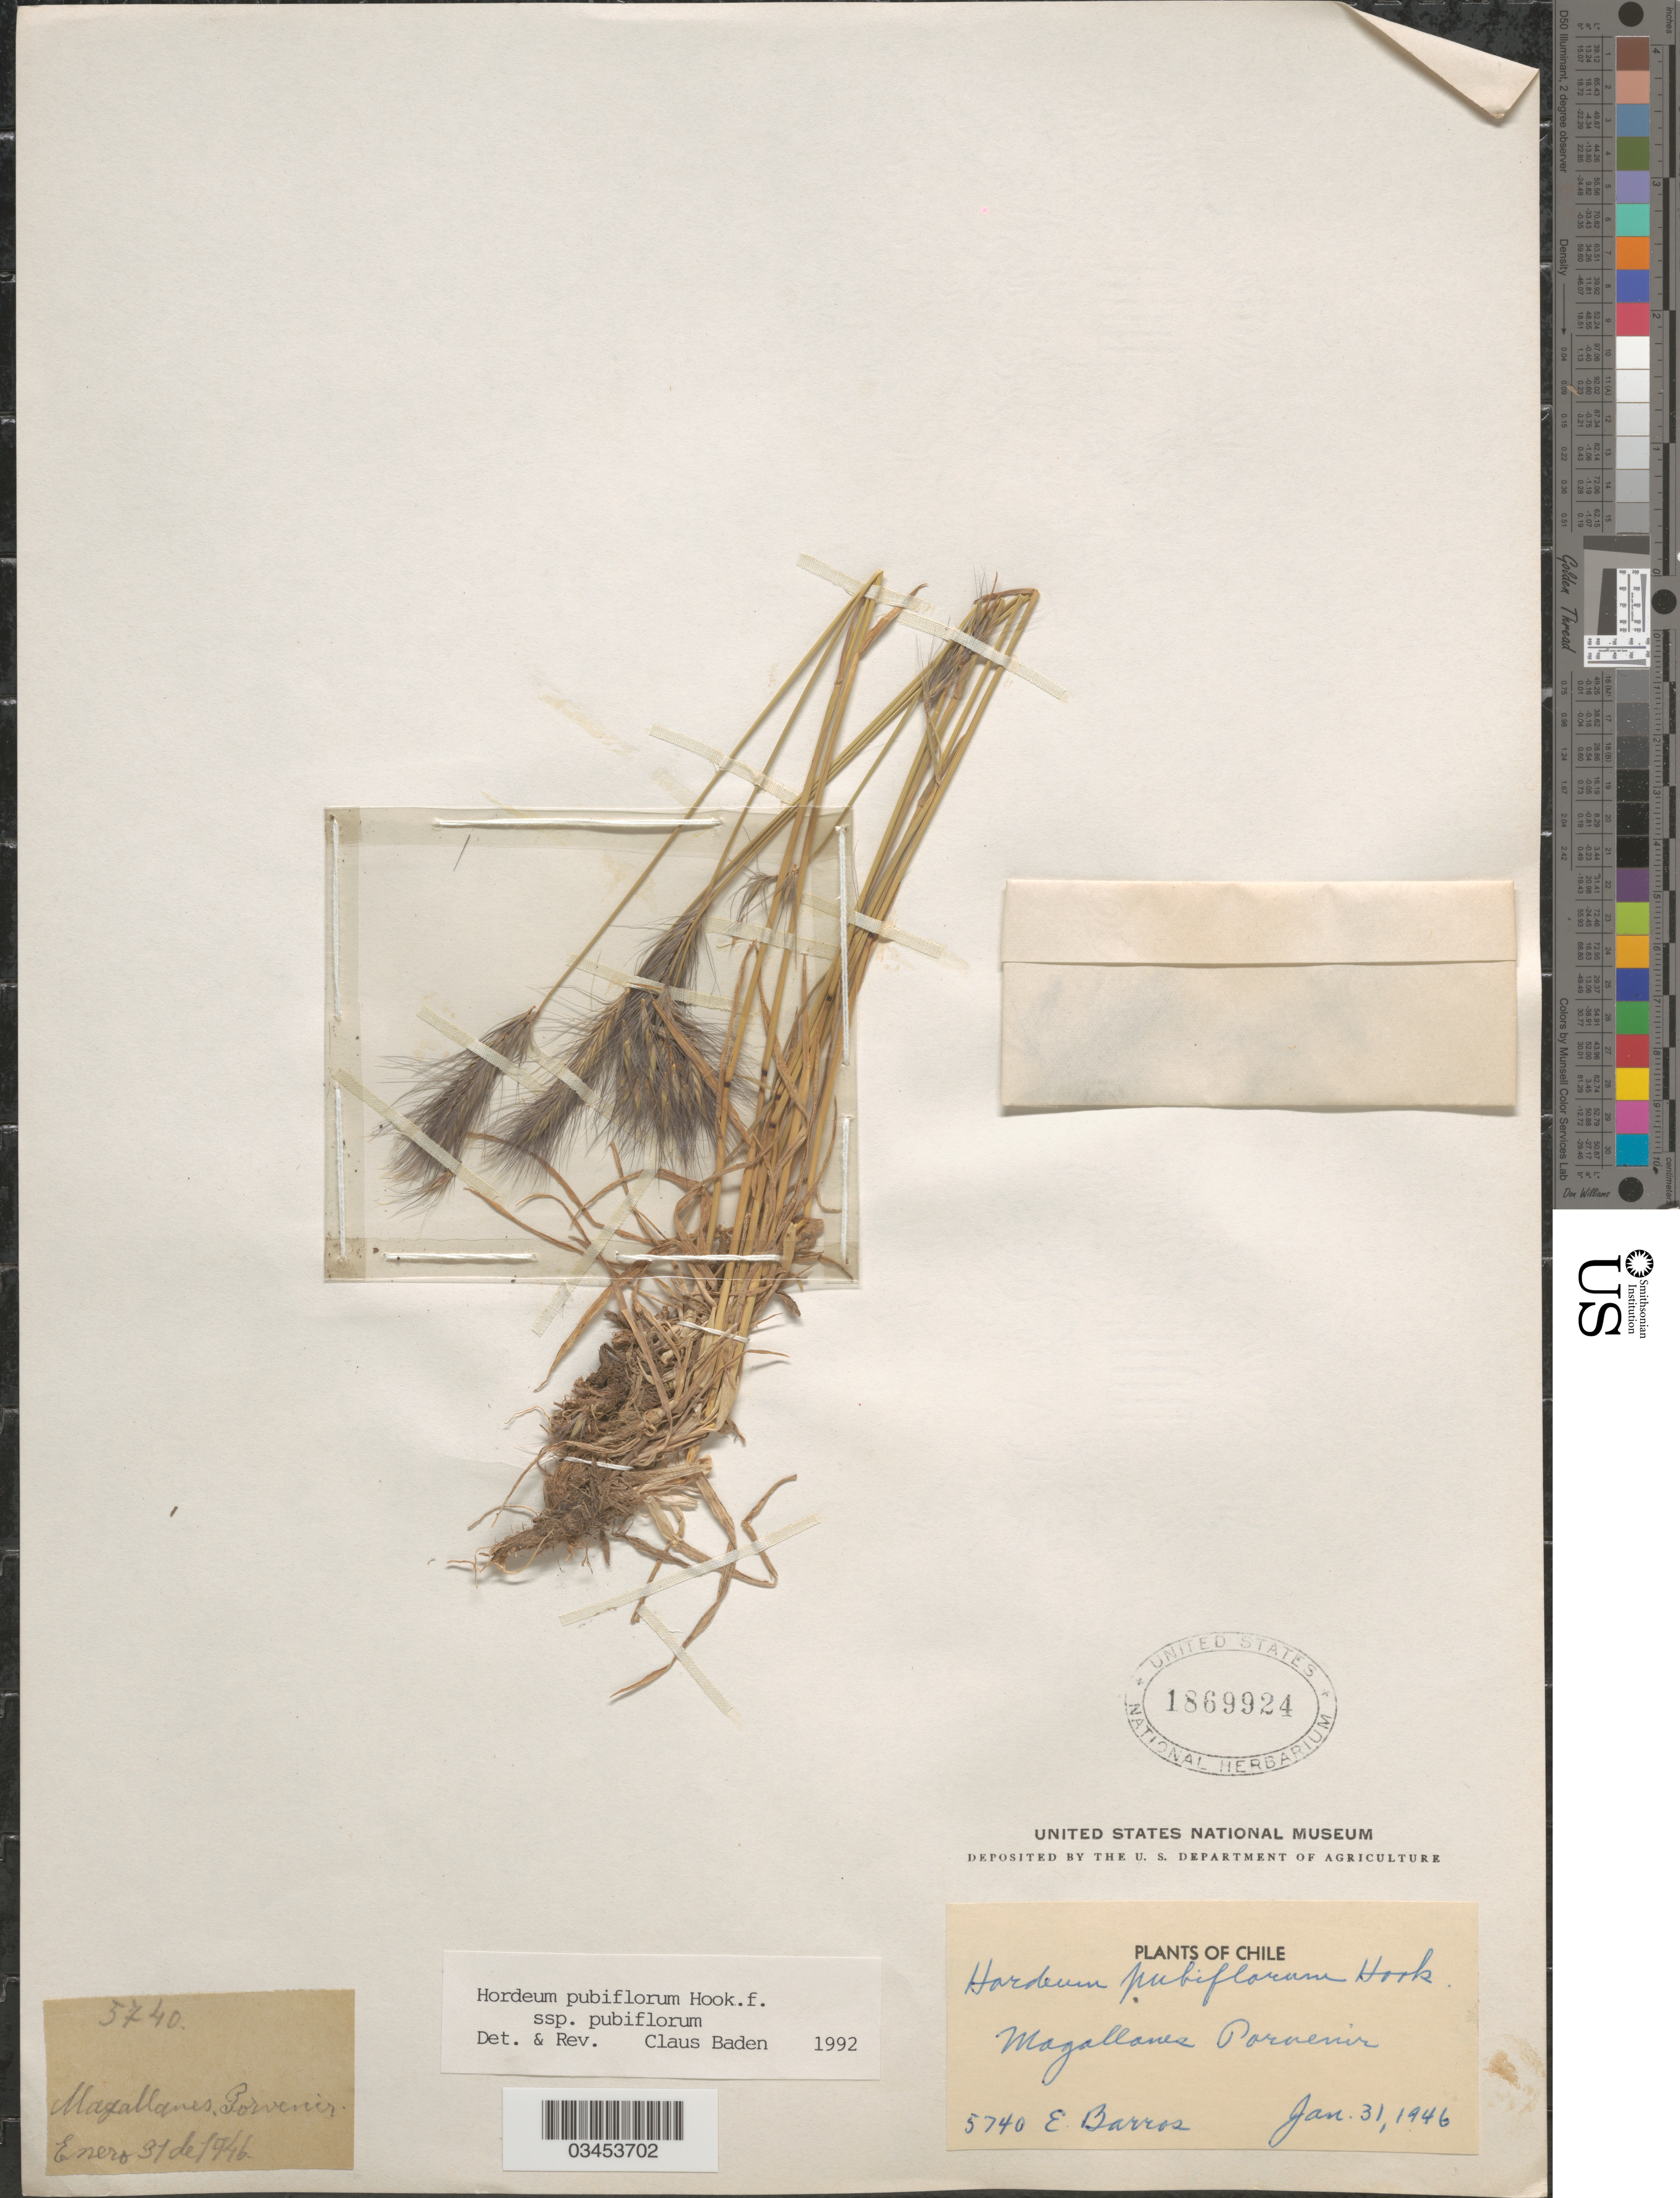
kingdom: Plantae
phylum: Tracheophyta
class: Liliopsida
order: Poales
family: Poaceae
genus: Hordeum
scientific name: Hordeum pubiflorum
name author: Hook. f.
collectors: E. Barros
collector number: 5740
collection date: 1946-01-31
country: Chile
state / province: Magallanes y de la Antártica Chilena (XII)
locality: Magallanes Porvenir.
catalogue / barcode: US 1869924